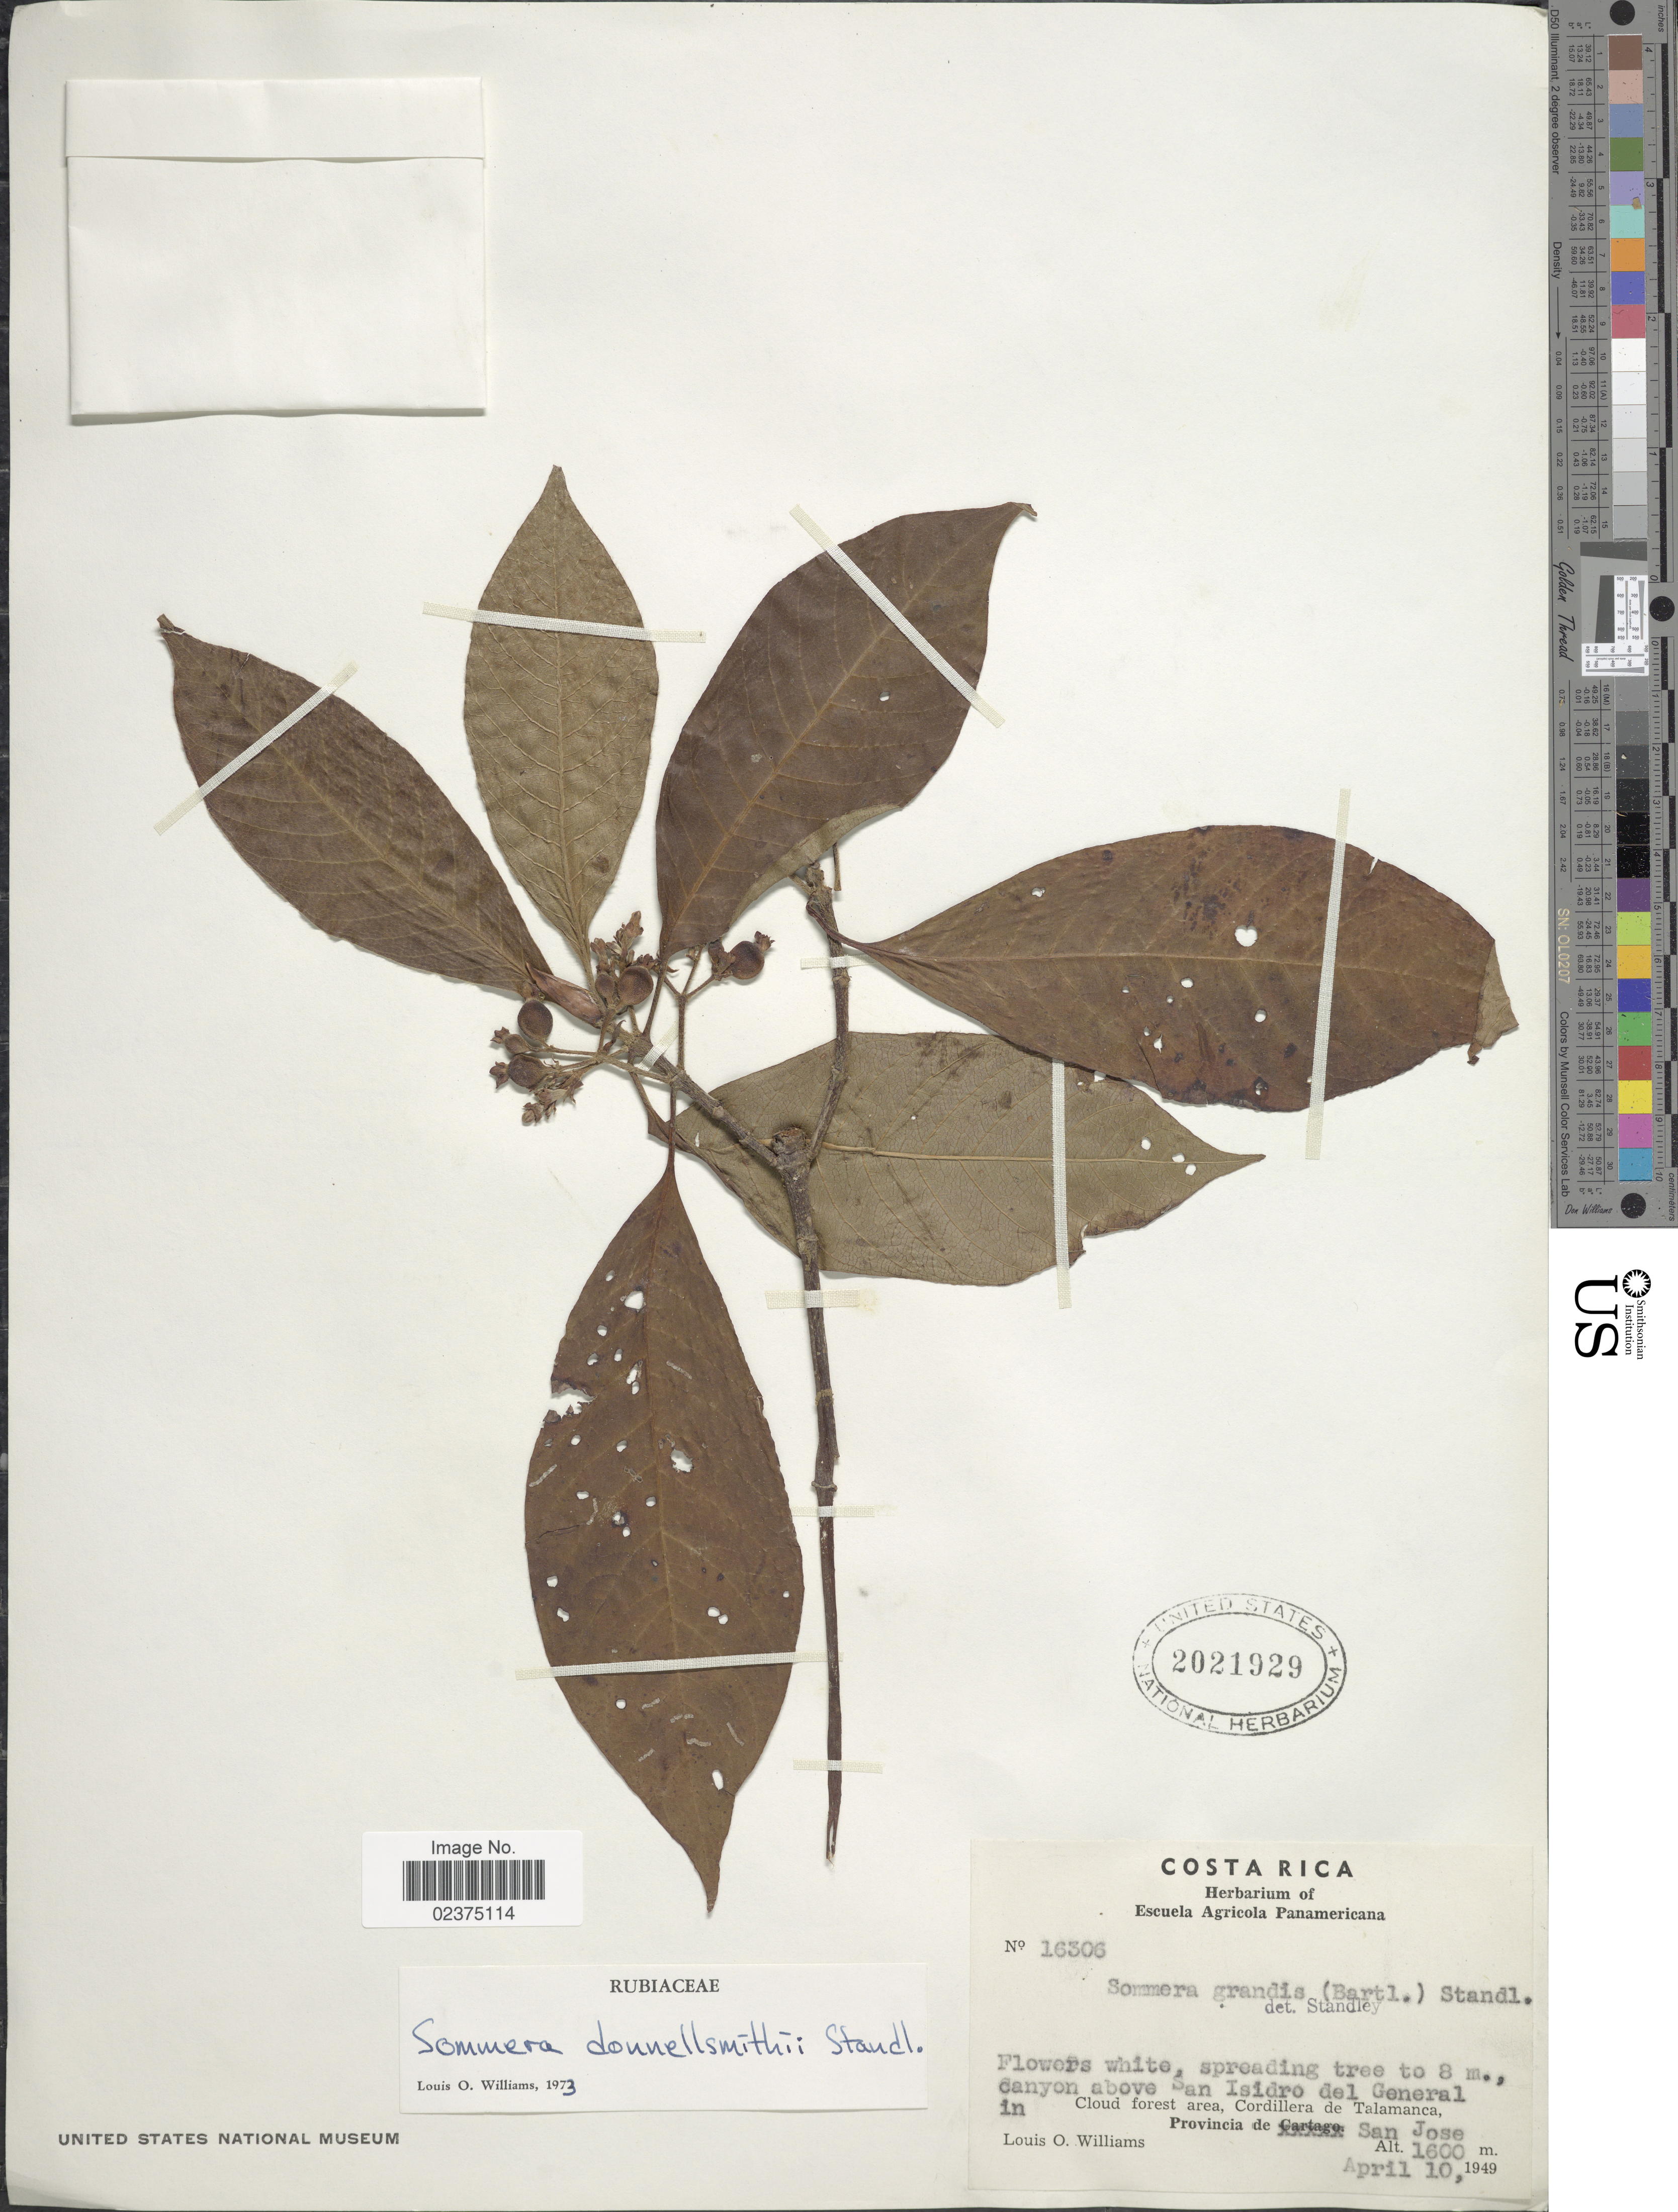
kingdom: Plantae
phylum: Tracheophyta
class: Magnoliopsida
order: Gentianales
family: Rubiaceae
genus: Sommera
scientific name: Sommera donnell-smithii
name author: Standl.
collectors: L. O. Williams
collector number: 16306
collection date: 1949-04-10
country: Costa Rica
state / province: San José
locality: Canyon above San Isidro del General in cloud forest area, Cordillera de Talamanca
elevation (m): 1600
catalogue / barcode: US 2021929